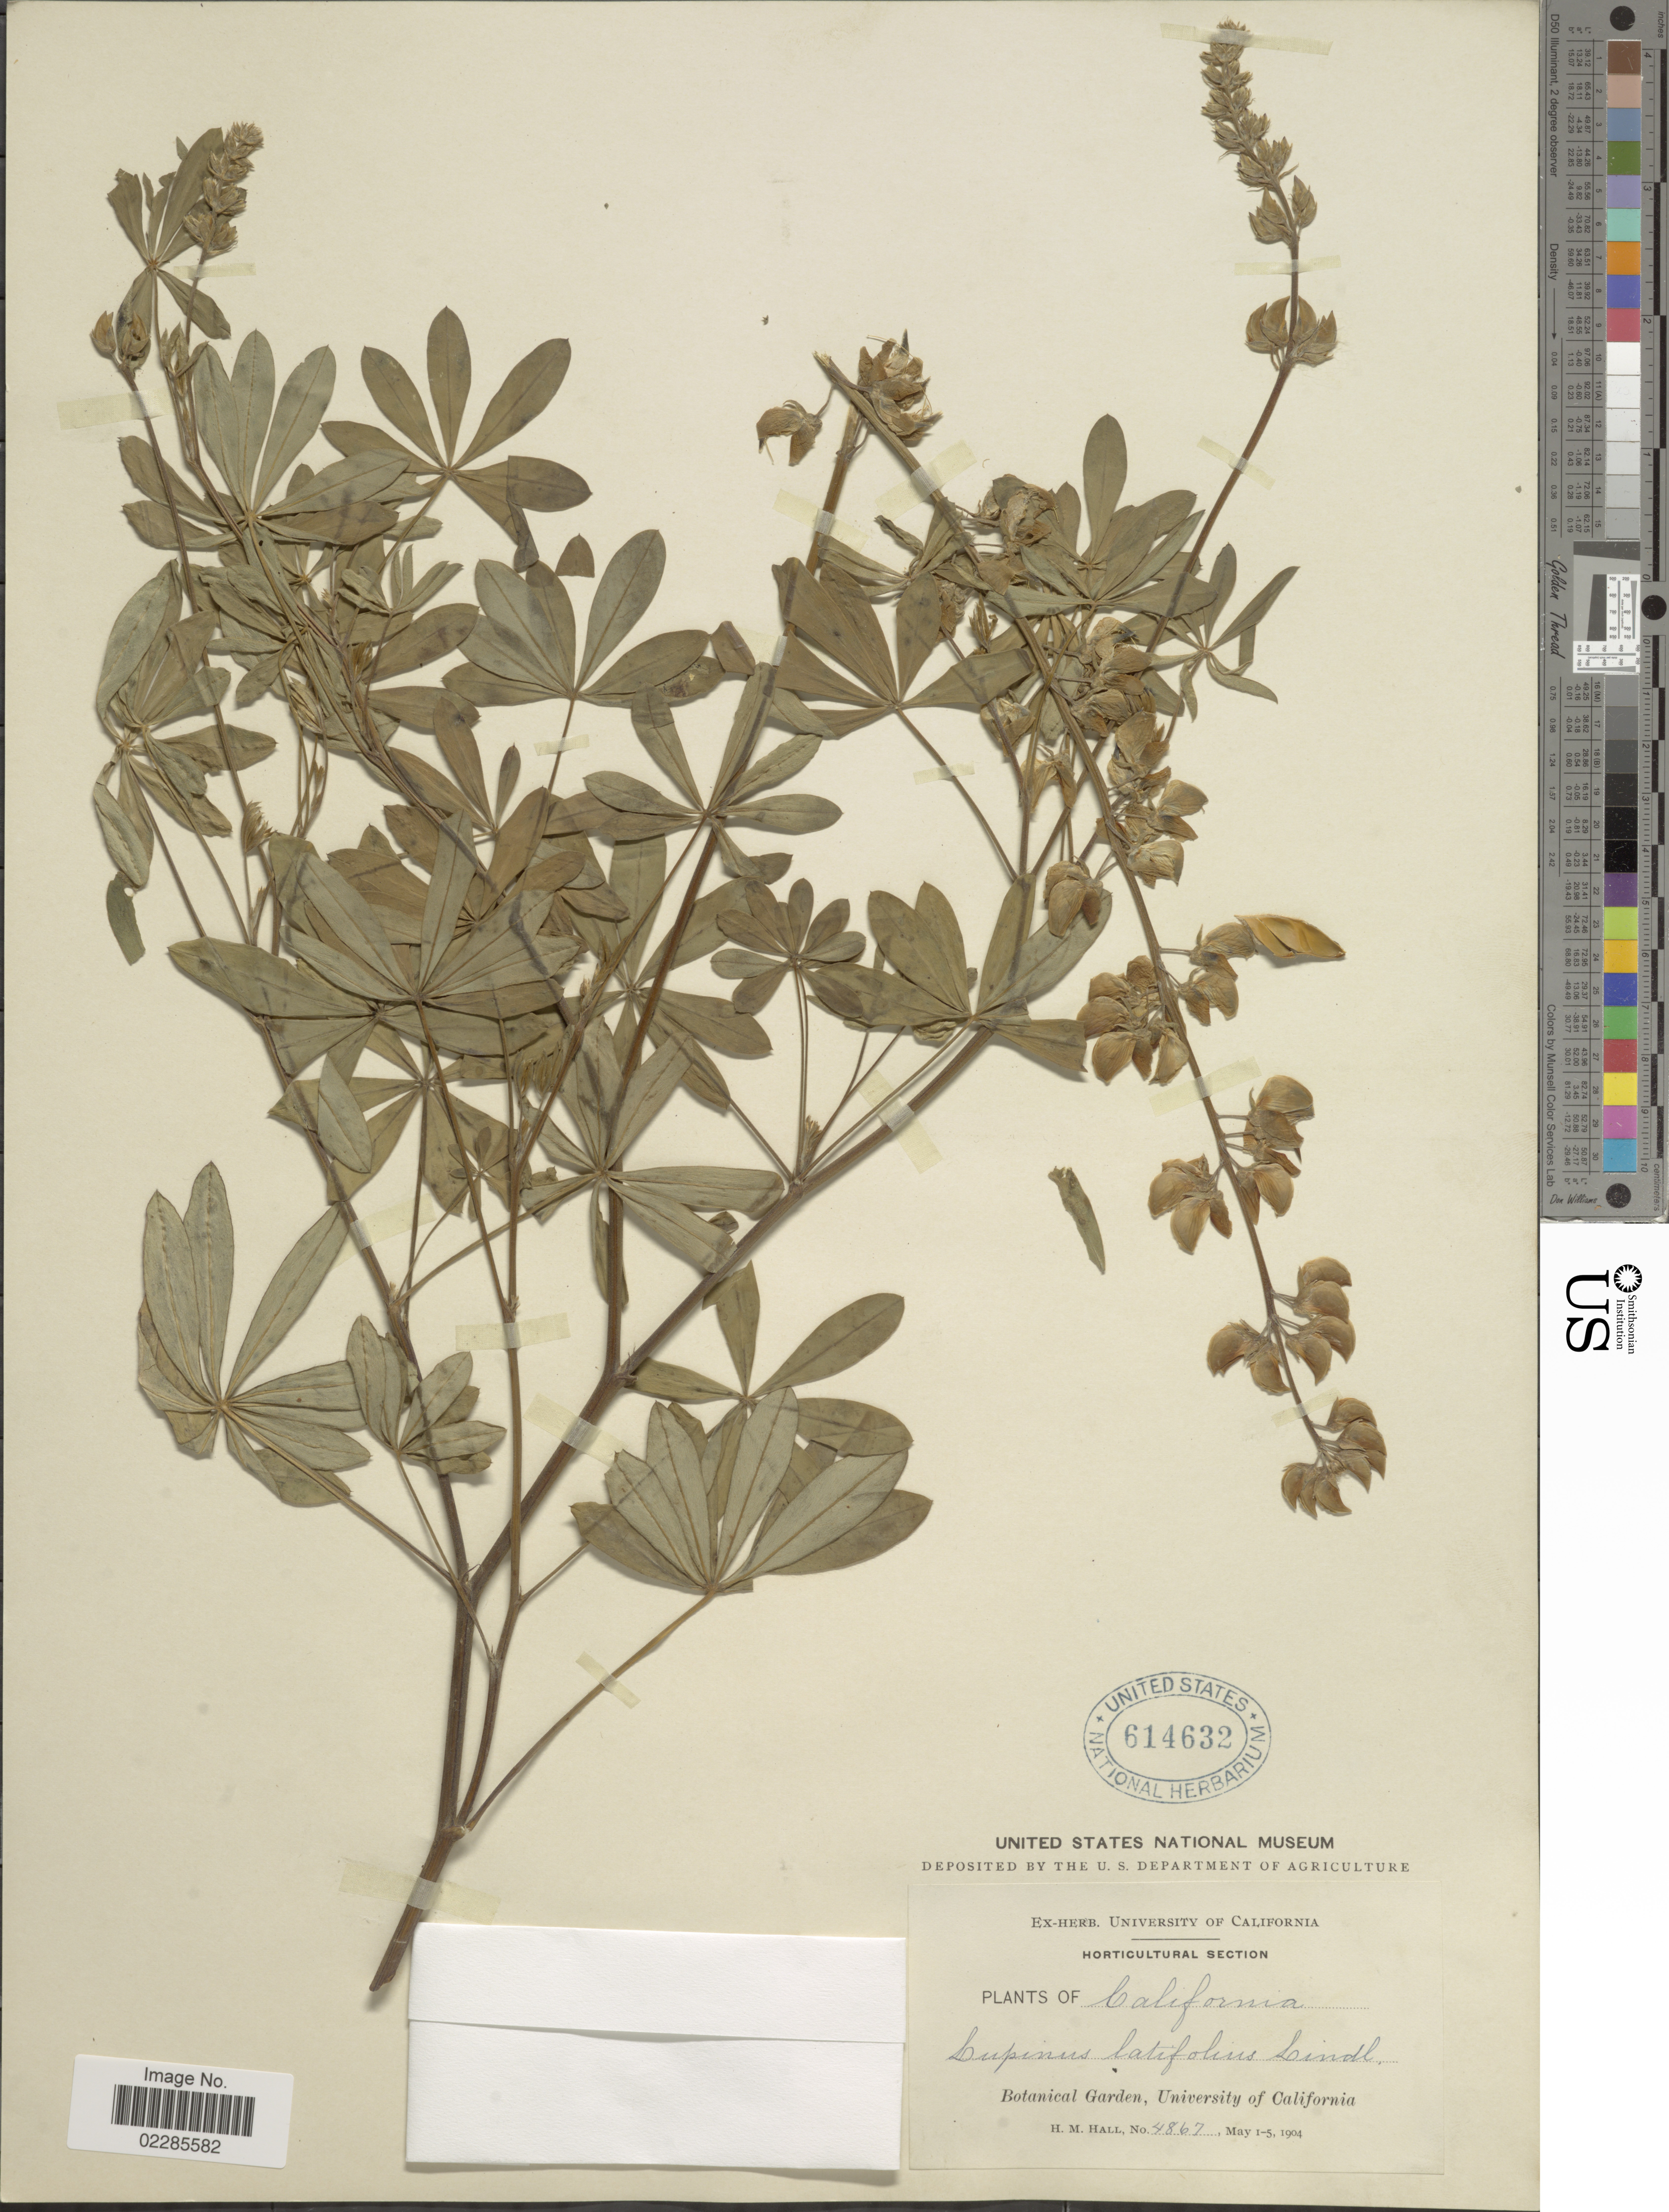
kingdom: Plantae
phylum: Tracheophyta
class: Magnoliopsida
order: Fabales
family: Fabaceae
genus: Lupinus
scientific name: Lupinus latifolius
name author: Lindl. ex J. Agardh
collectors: H. M. Hall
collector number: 4867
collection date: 1904-05-01/1904-05-05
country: United States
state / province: California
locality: Horticulturak Section, Botanical Garden, University of California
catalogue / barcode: US 614632